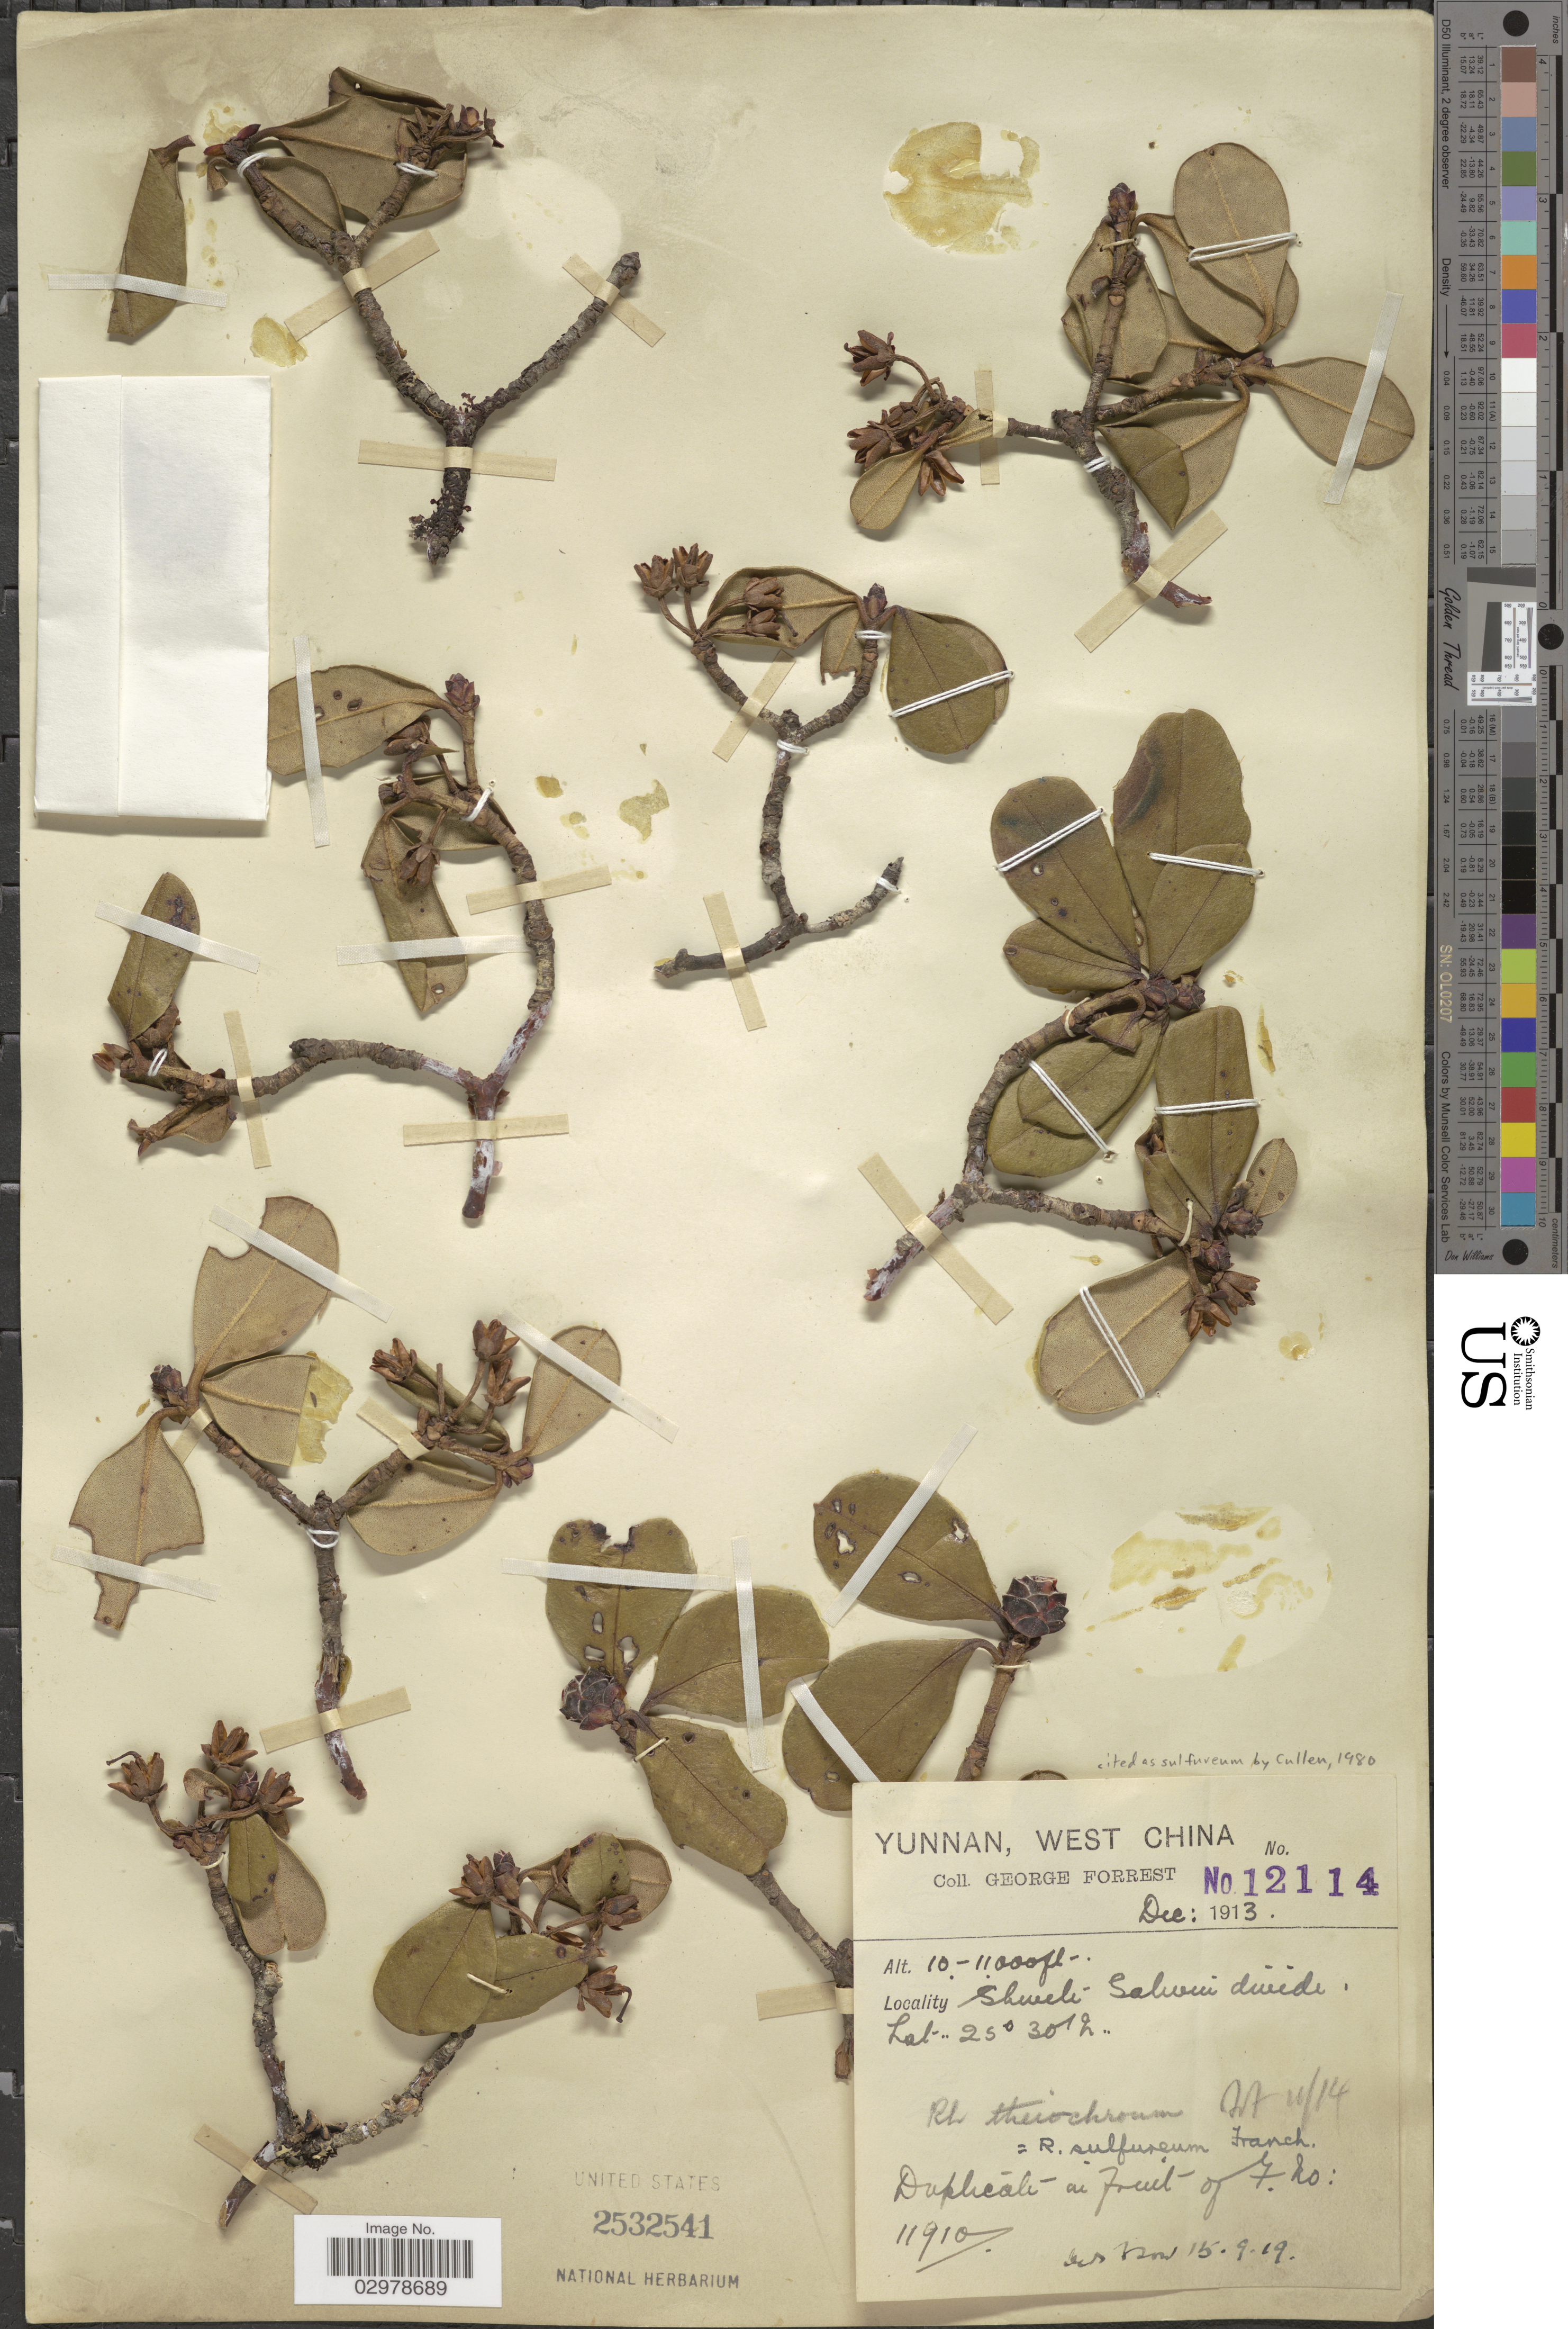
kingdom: Plantae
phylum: Tracheophyta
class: Magnoliopsida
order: Ericales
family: Ericaceae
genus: Rhododendron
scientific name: Rhododendron sulfureum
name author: Franch.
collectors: G. Forrest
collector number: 12114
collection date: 1913-12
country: China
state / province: Yunnan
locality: West China. Shweli Salwin divide.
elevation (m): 3048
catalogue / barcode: US 2532541